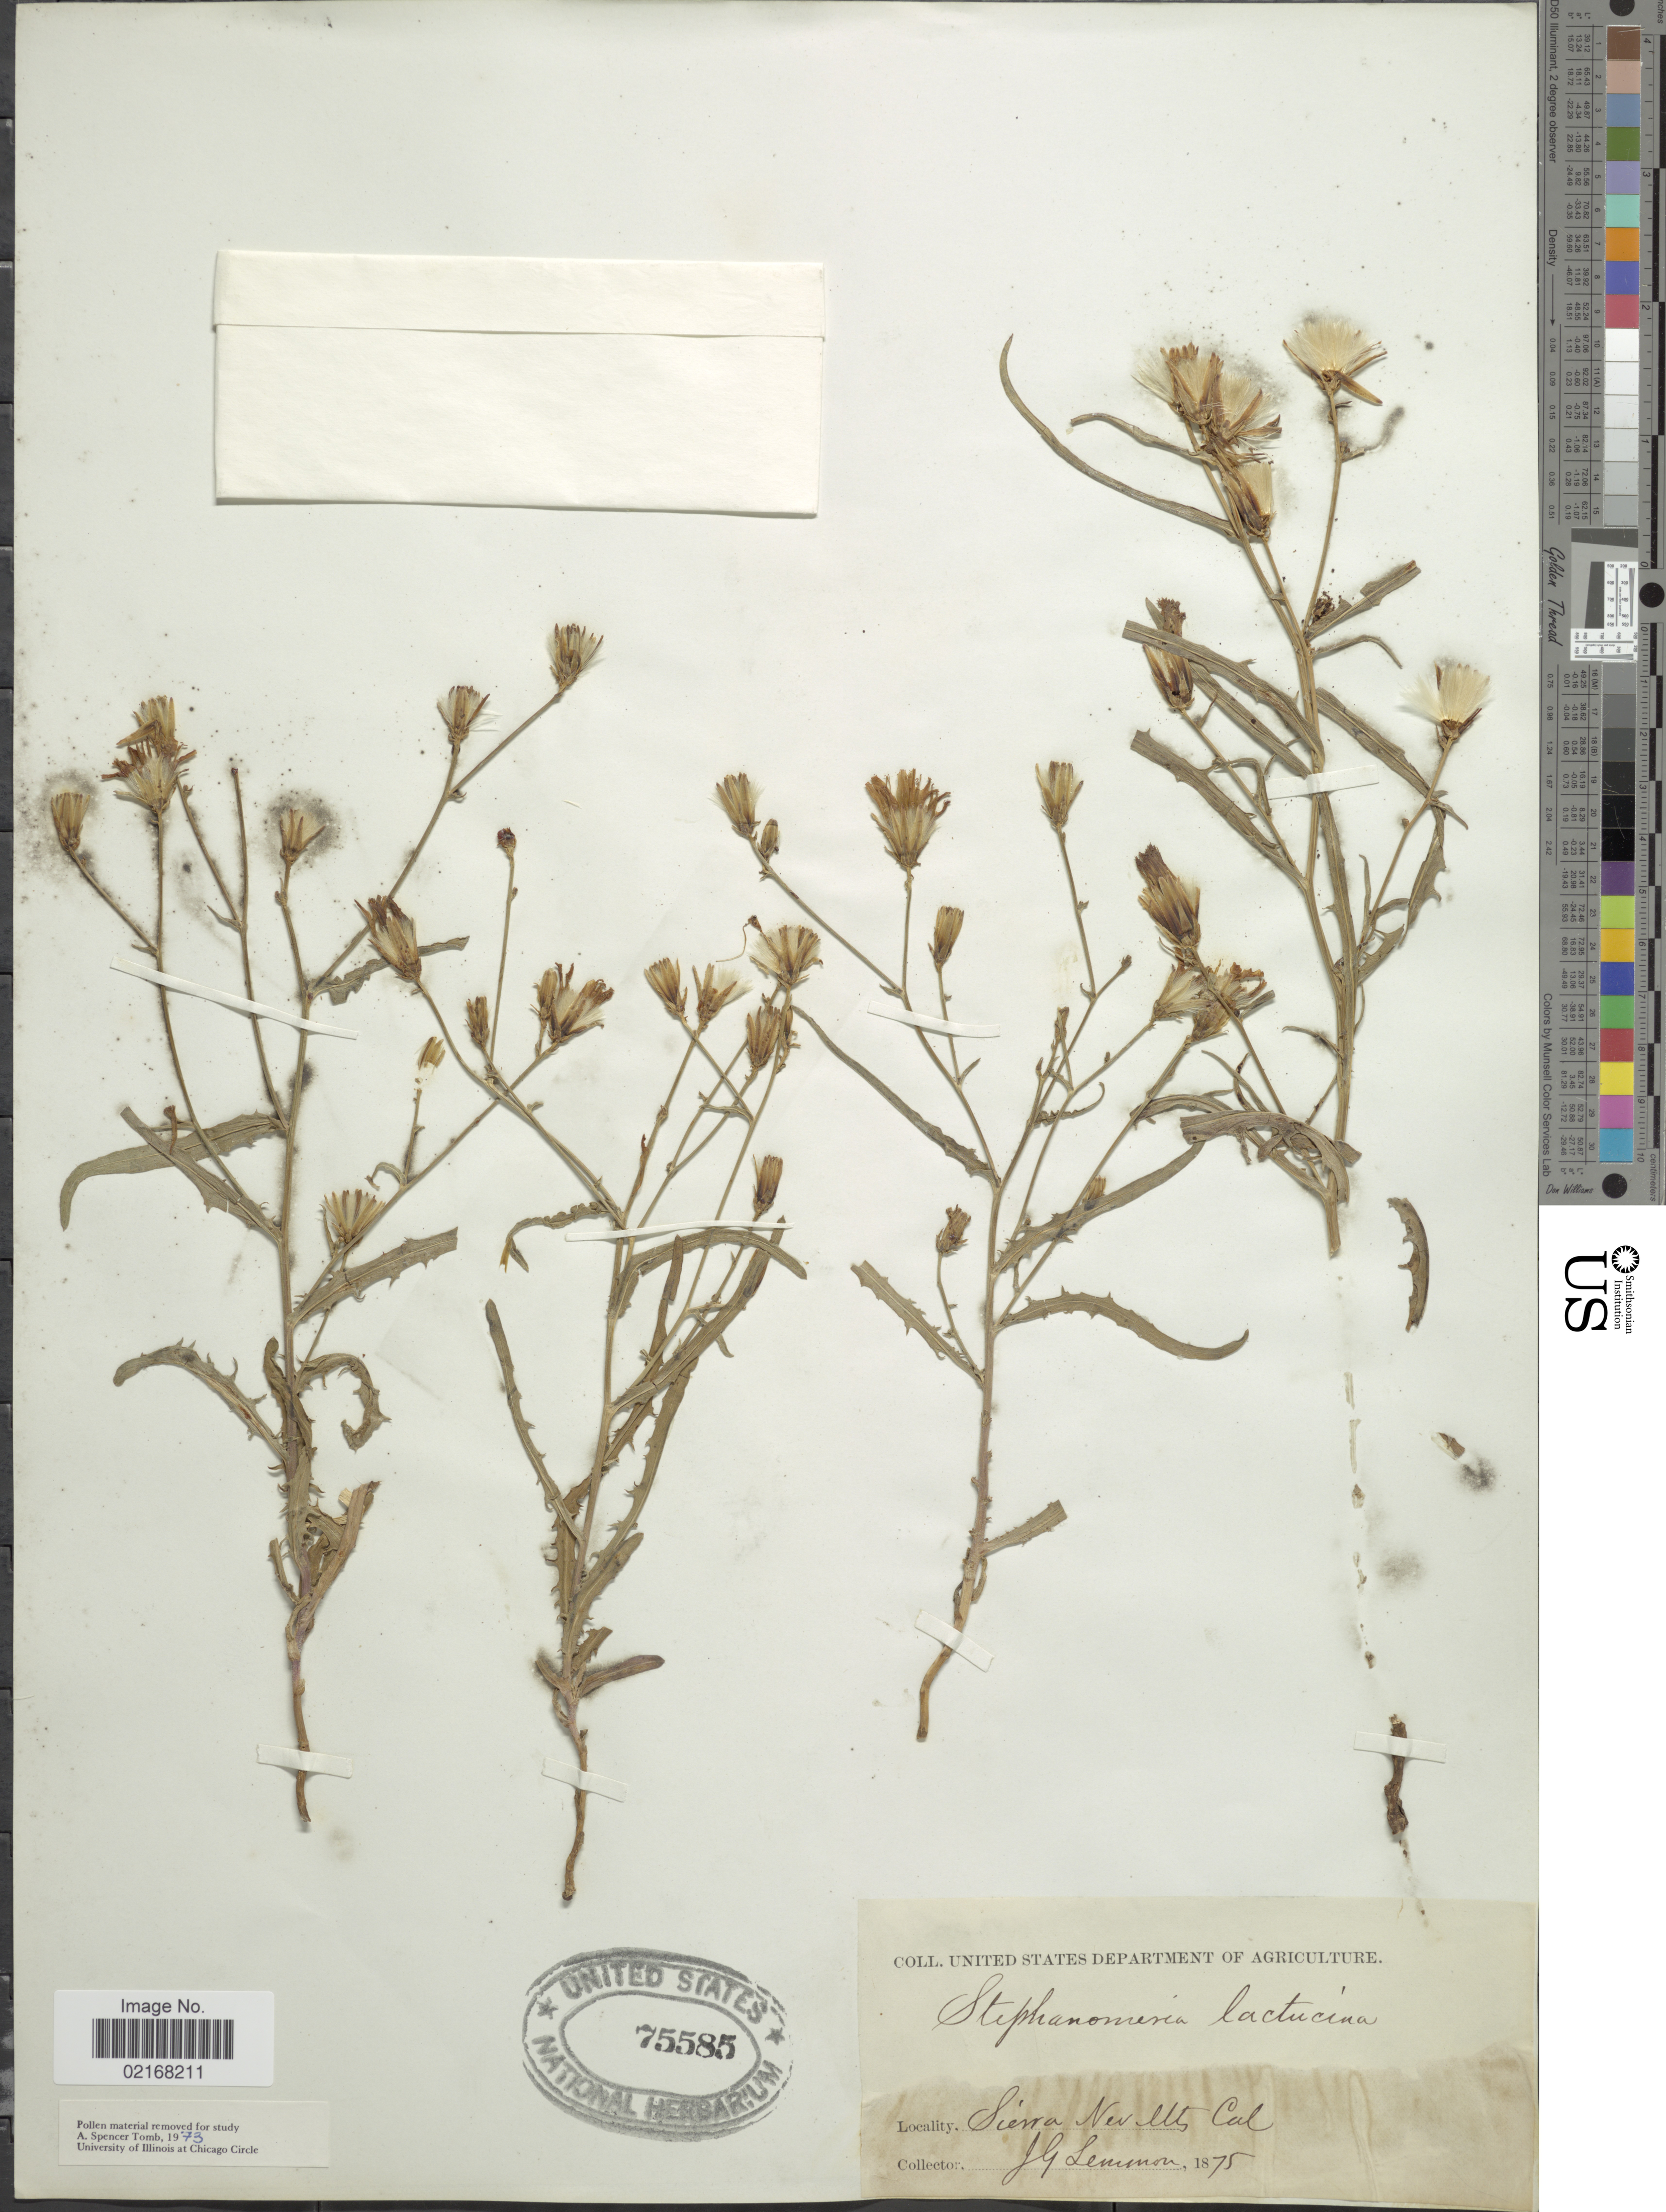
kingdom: Plantae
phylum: Tracheophyta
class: Magnoliopsida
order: Asterales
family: Asteraceae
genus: Stephanomeria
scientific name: Stephanomeria lactucina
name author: A. Gray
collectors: J. Lemmon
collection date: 1875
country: United States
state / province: California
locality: Sierra Nev. Mts. Cal.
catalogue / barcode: US 75585